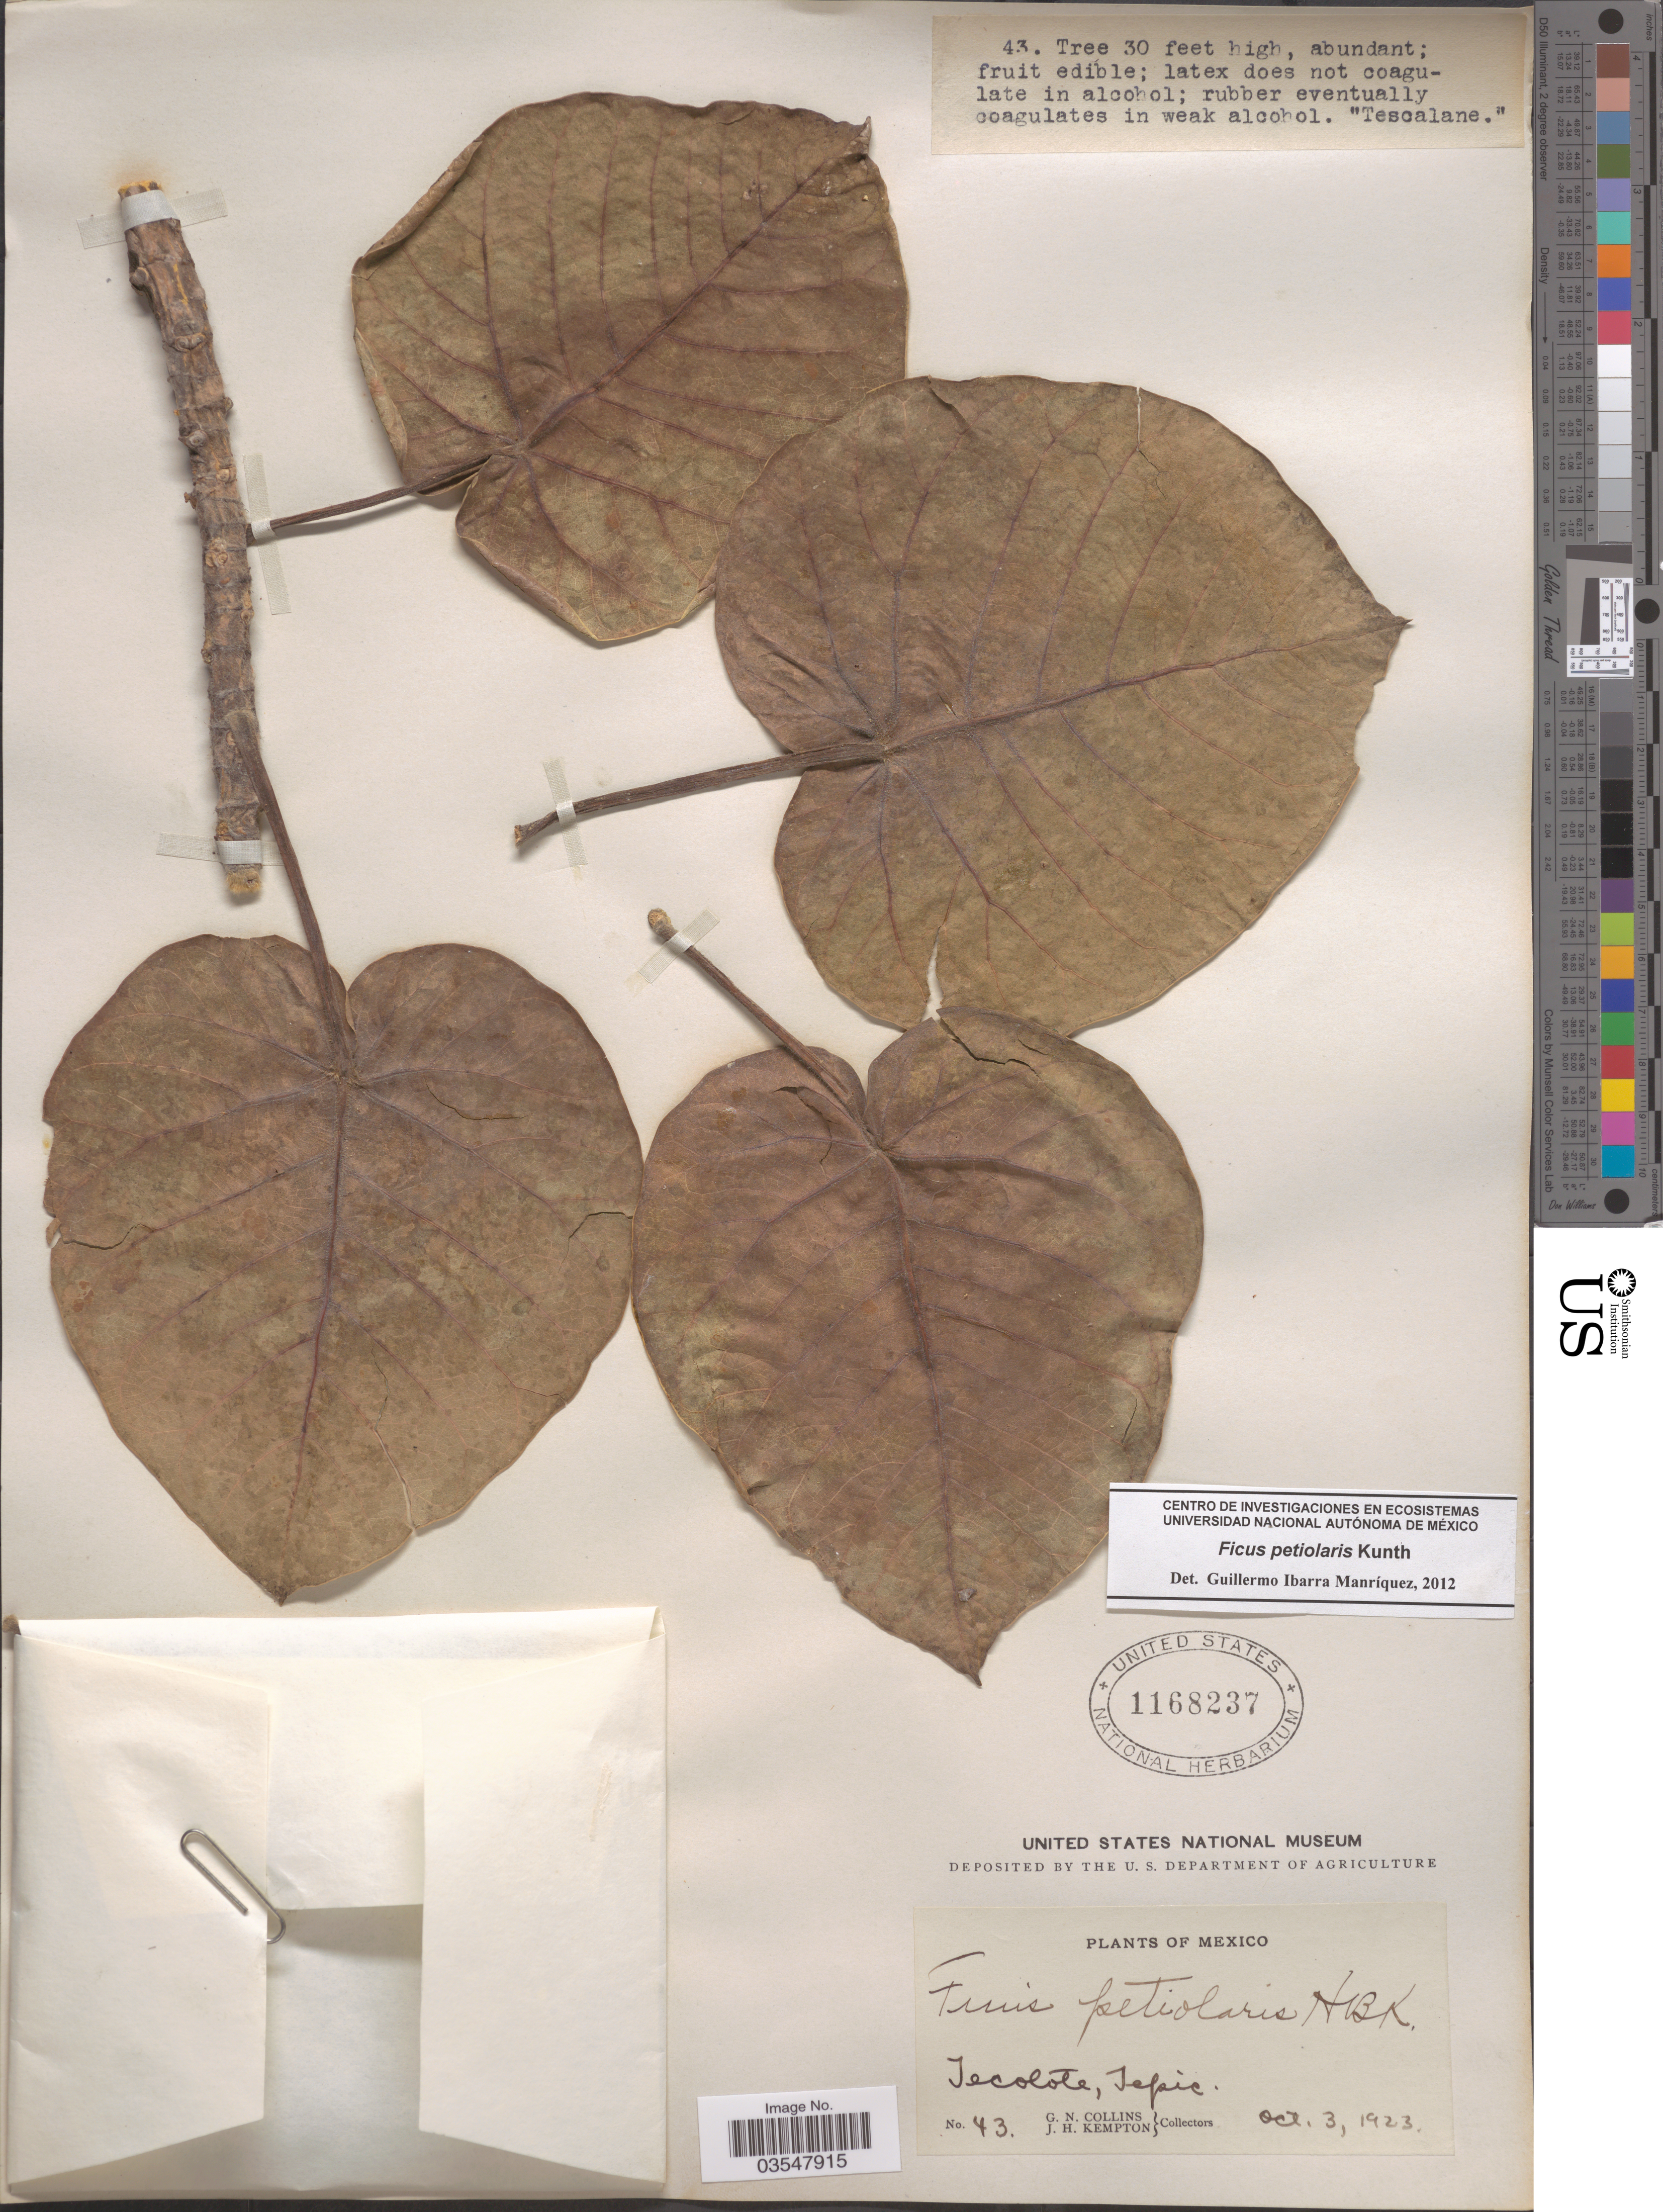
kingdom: Plantae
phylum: Tracheophyta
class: Magnoliopsida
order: Rosales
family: Moraceae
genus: Ficus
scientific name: Ficus petiolaris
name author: Kunth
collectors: G. Collins & J. H. Kempton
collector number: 43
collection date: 1923-10-03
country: Mexico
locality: Tecolote, Tepic.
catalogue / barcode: US 1168237